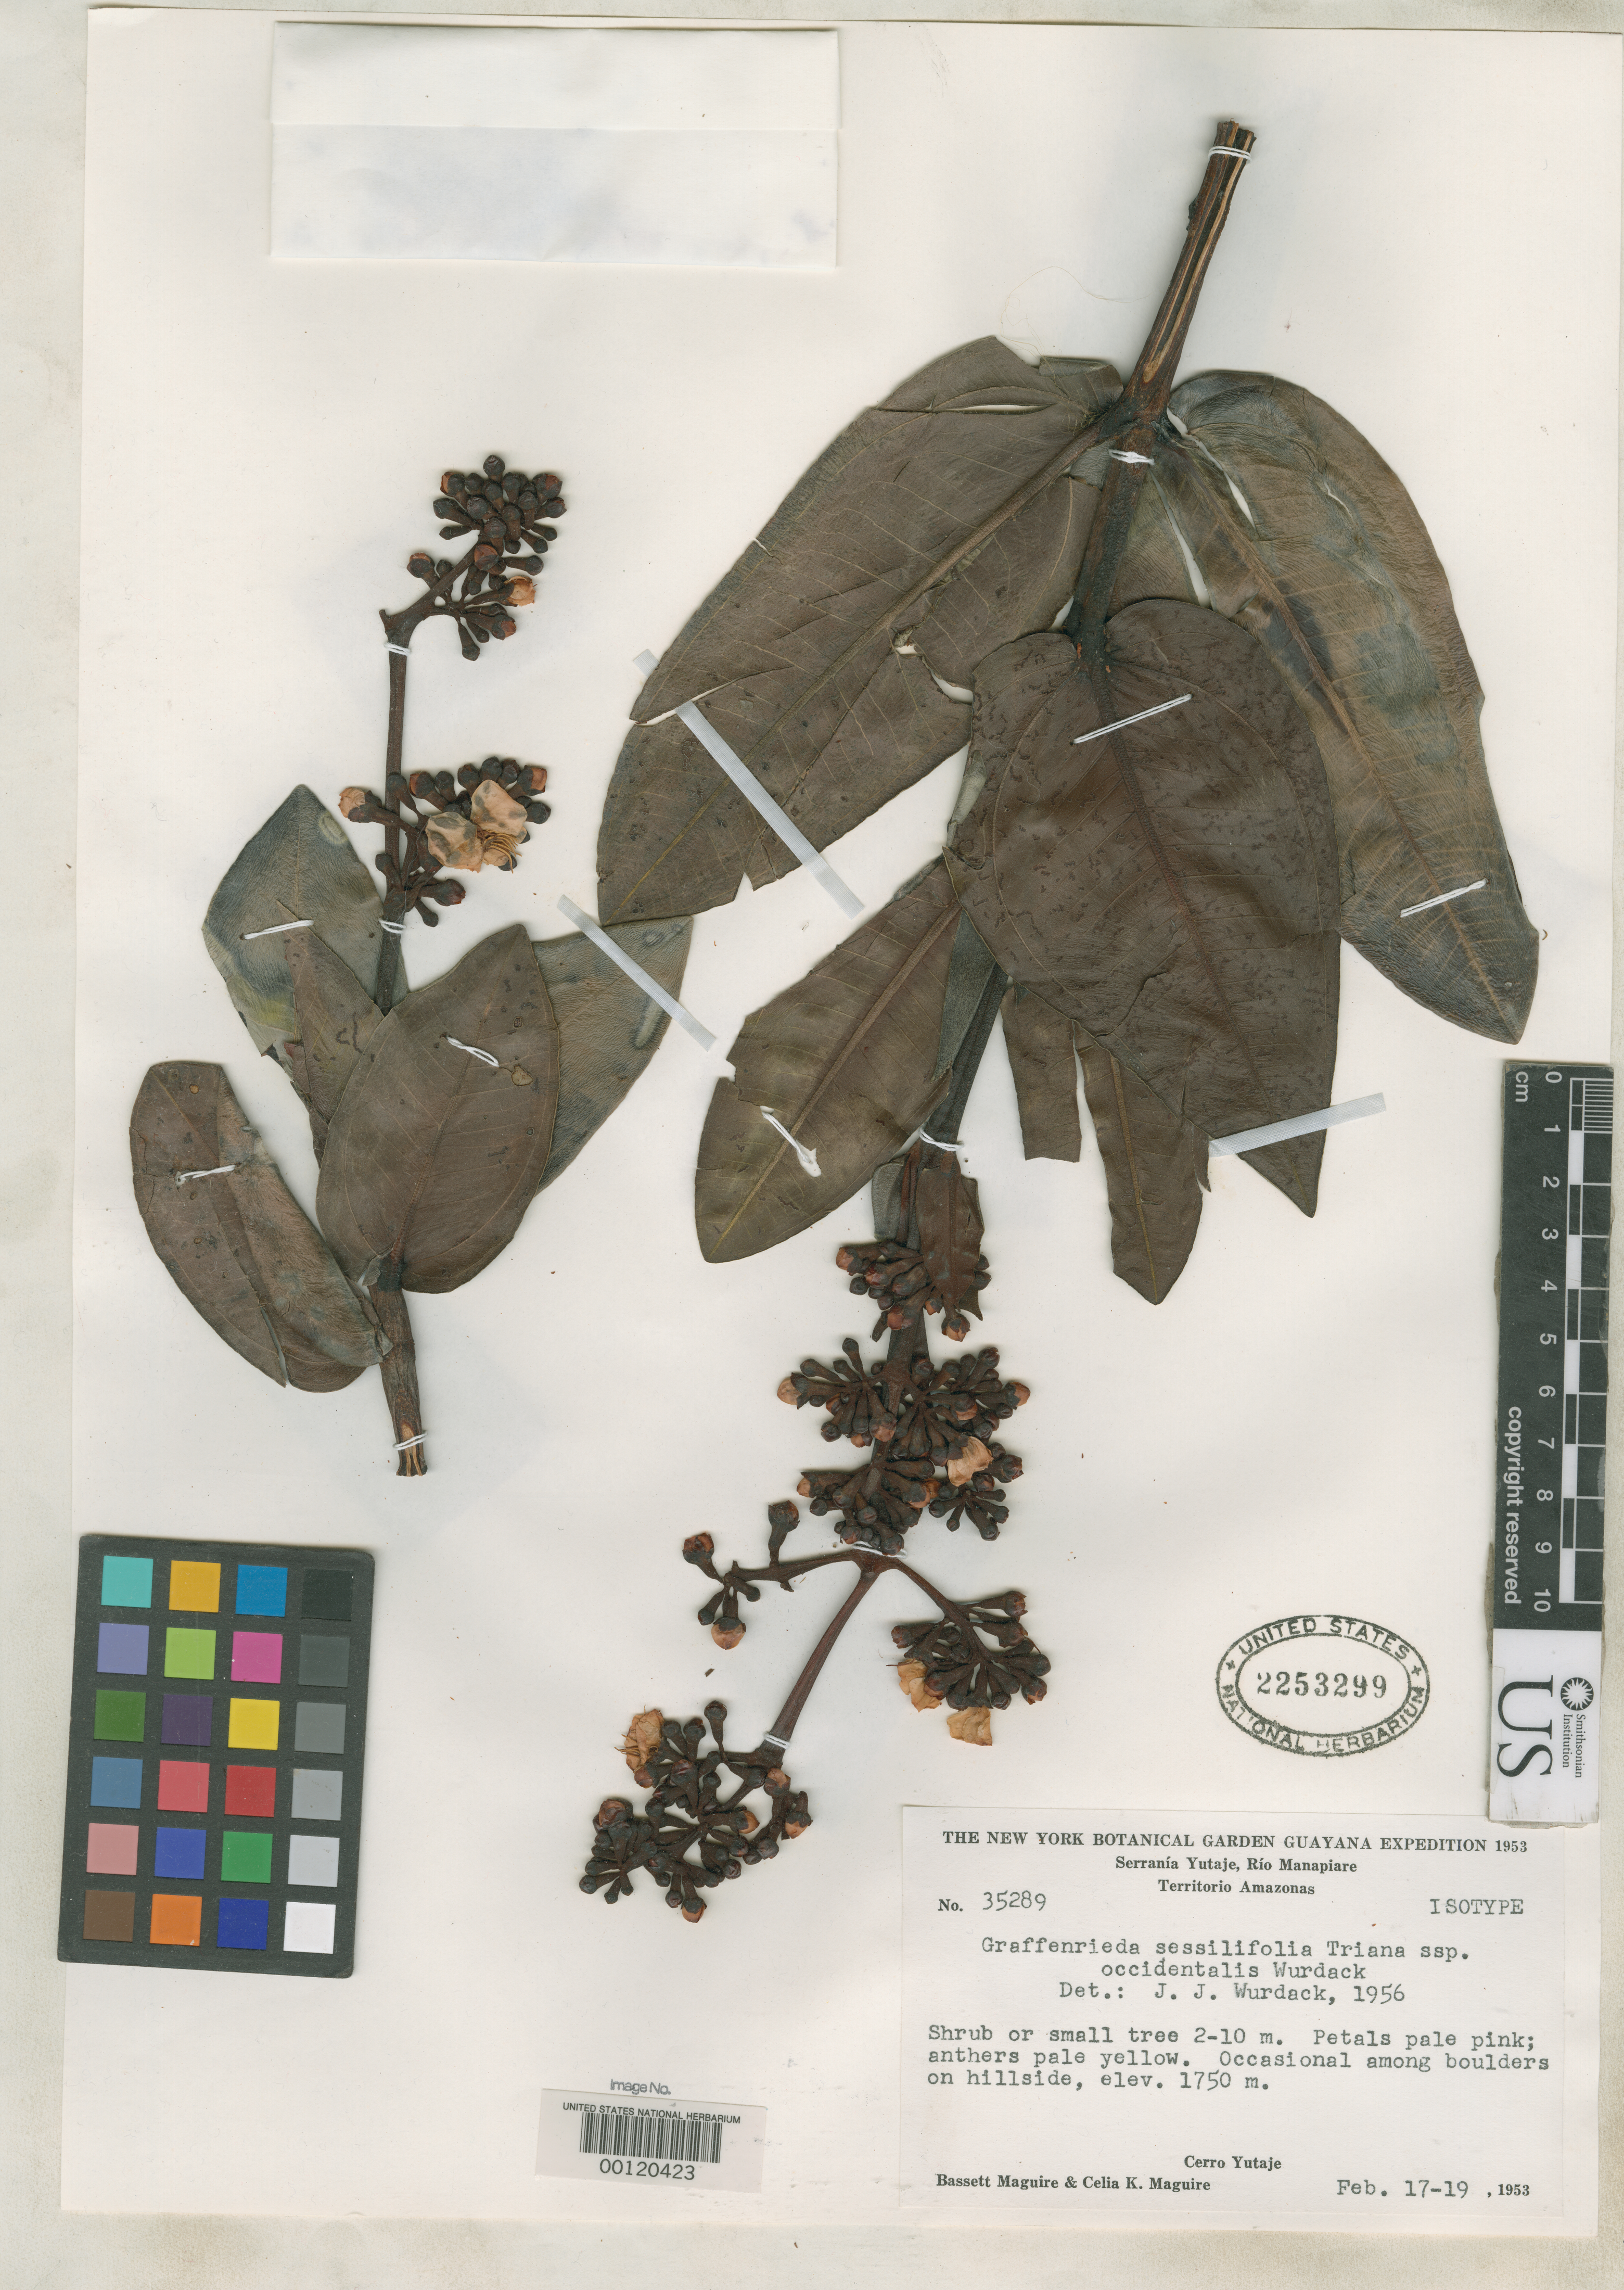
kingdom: Plantae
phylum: Tracheophyta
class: Magnoliopsida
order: Myrtales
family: Melastomataceae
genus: Graffenrieda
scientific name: Graffenrieda sessilifolia subsp. occidentalis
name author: Wurdack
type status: Isotype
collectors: B. Maguire & C. K. Maguire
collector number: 35289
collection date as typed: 17 Feb 1953 to 19 Feb 1953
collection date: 1953-02-17/1953-02-19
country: Venezuela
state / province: Amazonas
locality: Serrania Yuteje, Rio Manapiare.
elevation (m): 1750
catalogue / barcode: US 2253299